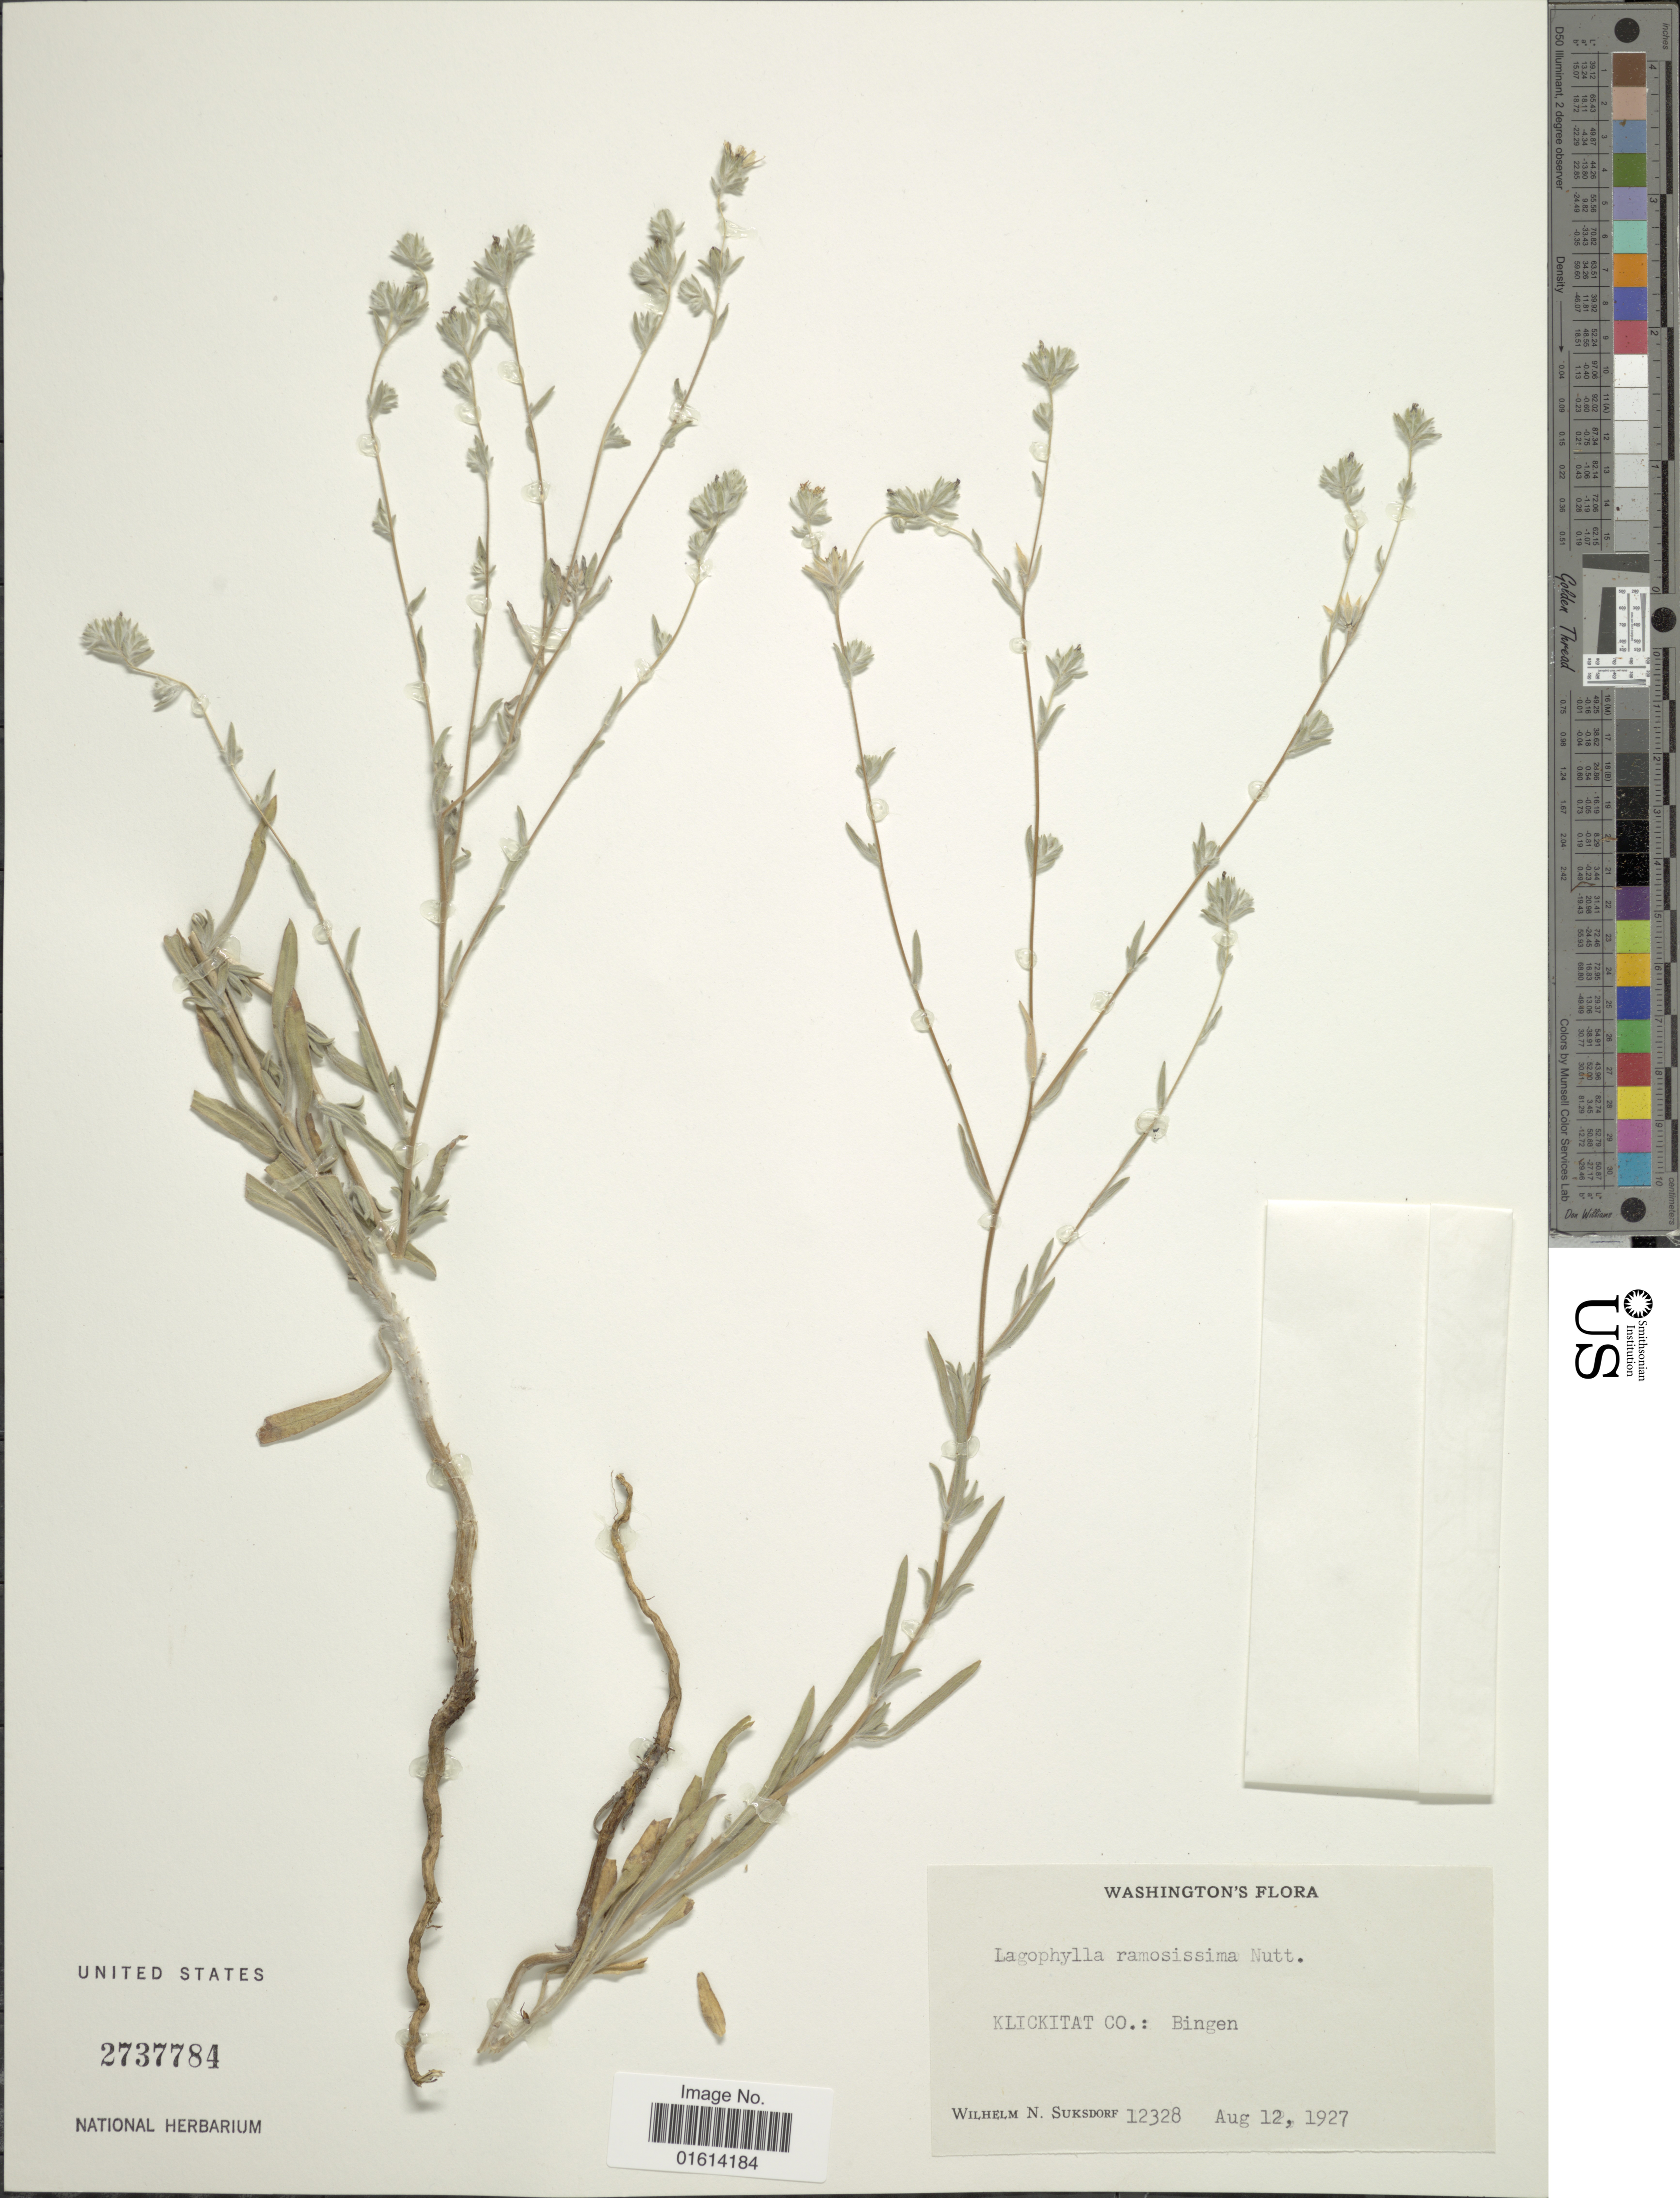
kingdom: Plantae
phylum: Tracheophyta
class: Magnoliopsida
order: Asterales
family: Asteraceae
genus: Lagophylla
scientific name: Lagophylla ramosissima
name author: Nutt.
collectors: W. N. Suksdorf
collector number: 12328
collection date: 1927-08-12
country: United States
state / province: Washington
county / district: Klickitat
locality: Klickitat Co., Bingen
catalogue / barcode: US 2737784